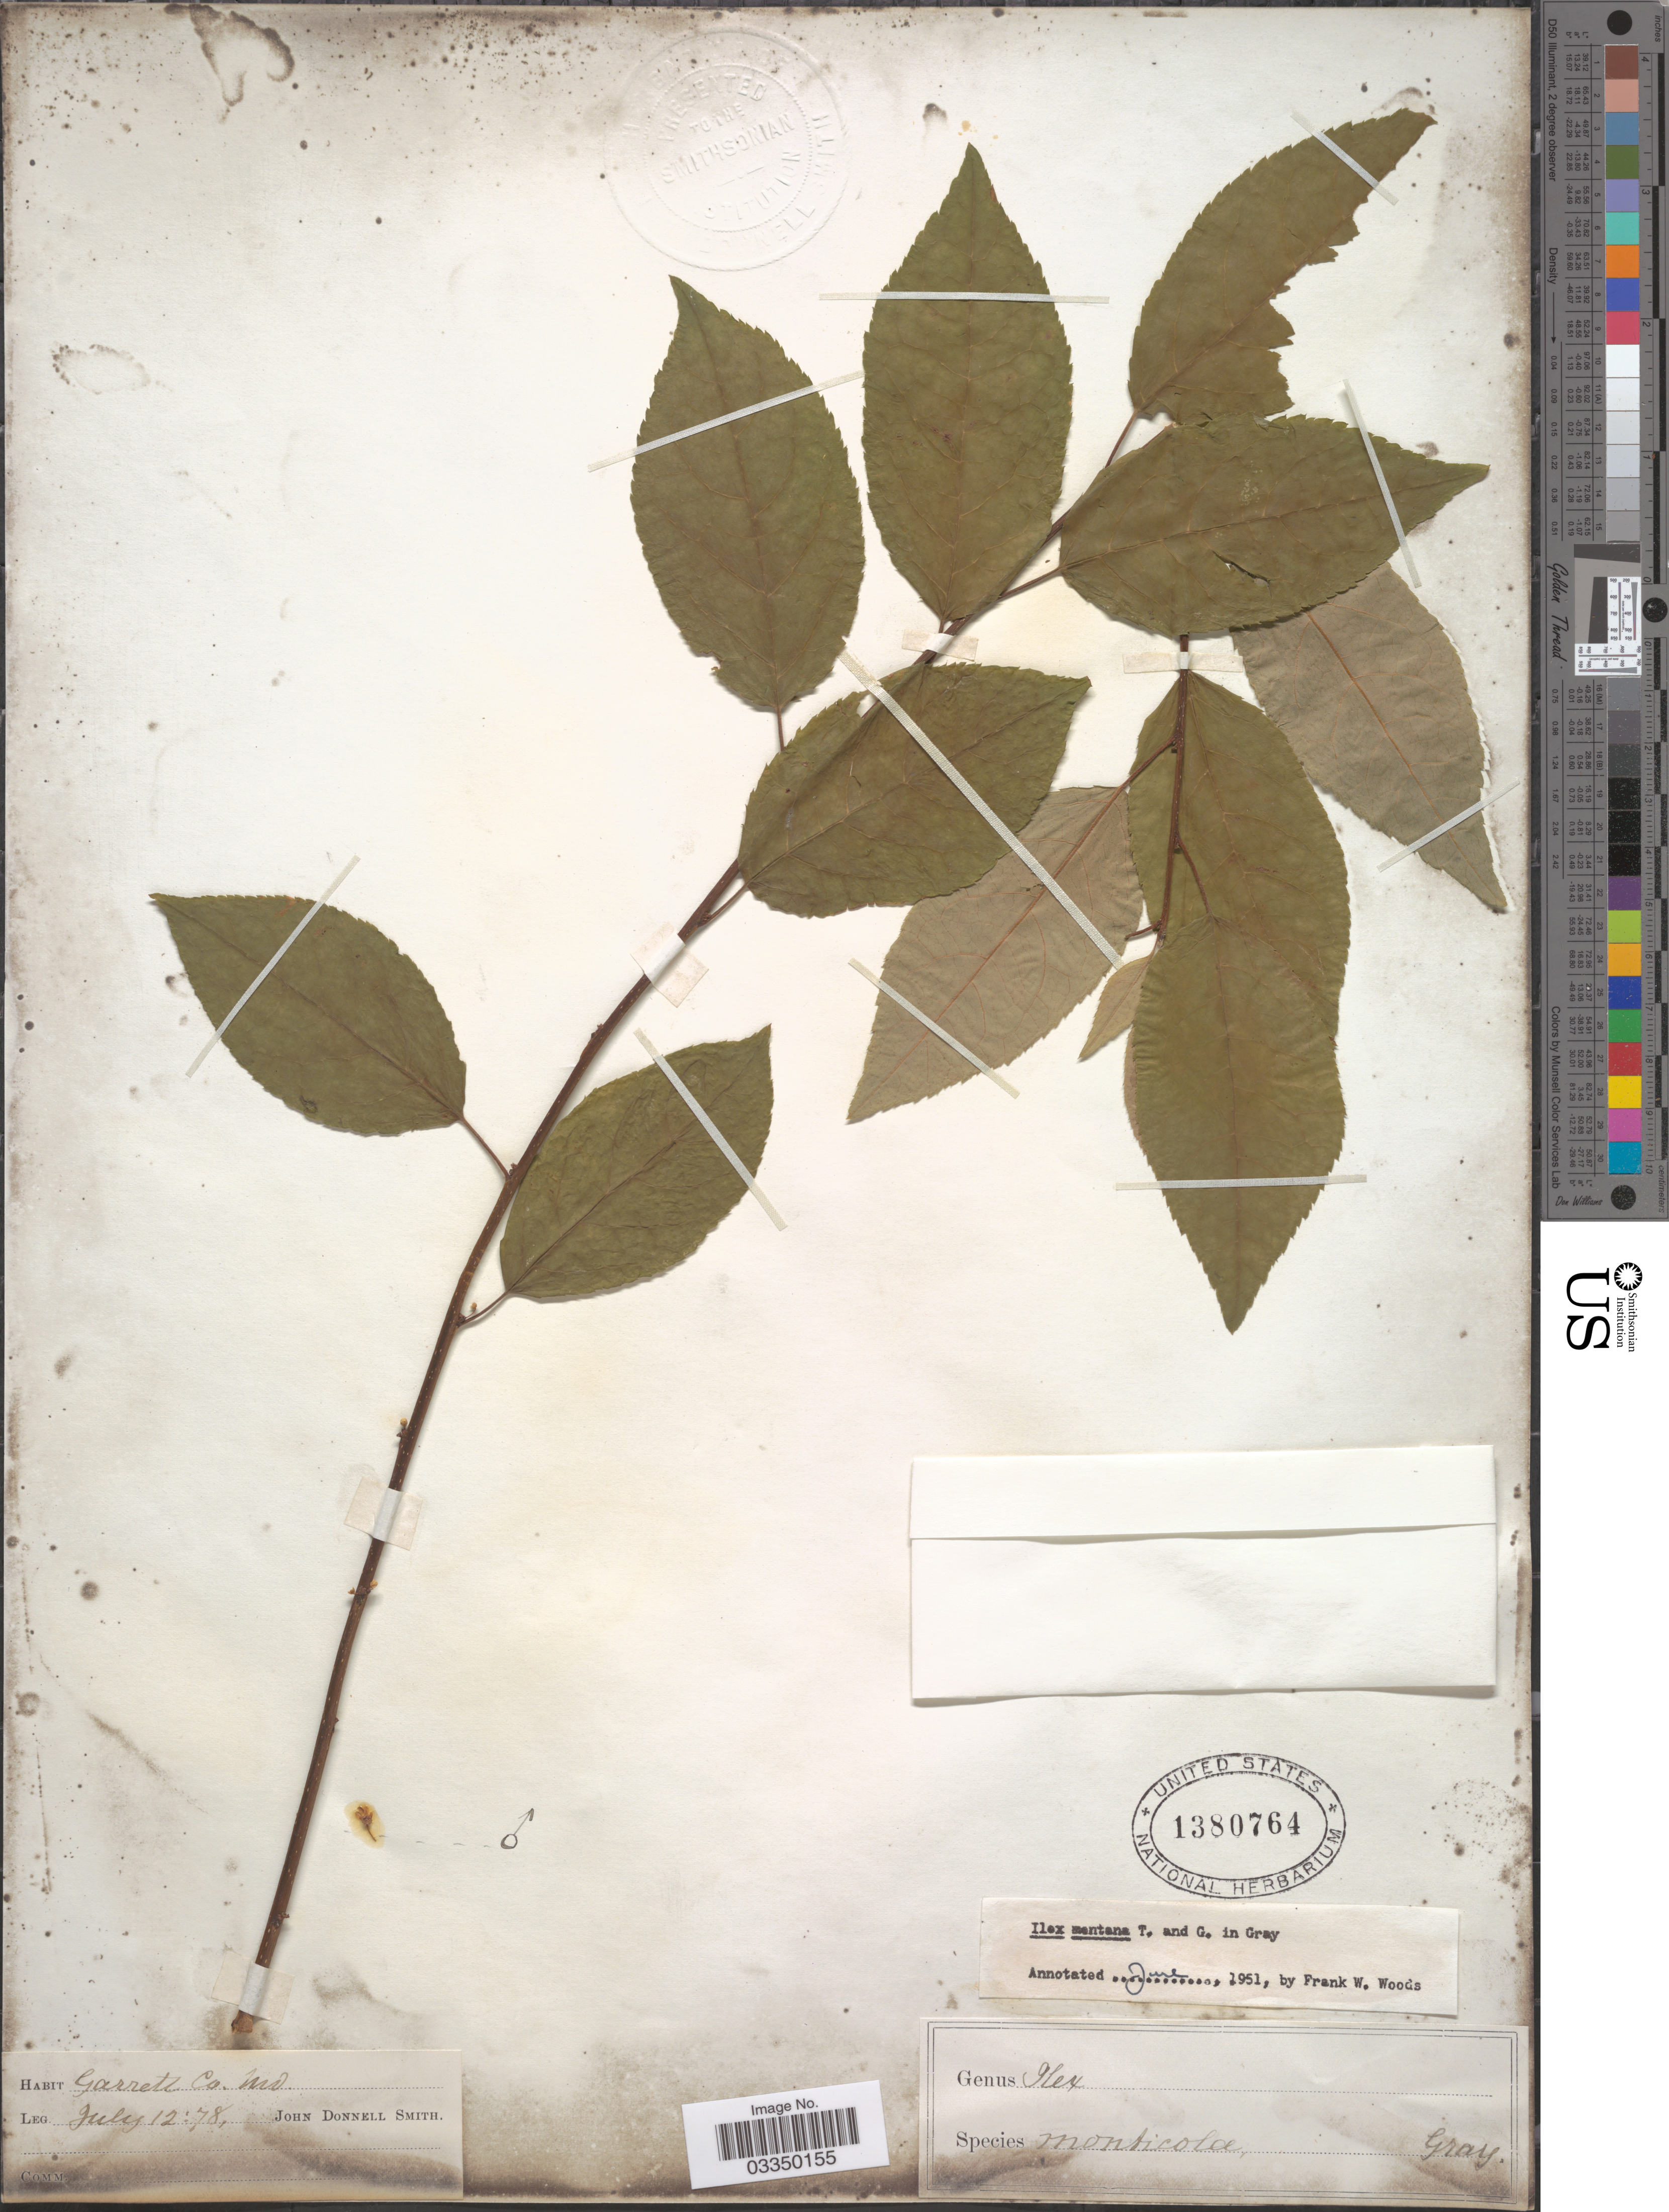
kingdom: Plantae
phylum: Tracheophyta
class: Magnoliopsida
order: Aquifoliales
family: Aquifoliaceae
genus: Ilex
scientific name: Ilex montana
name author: Torr. & A. Gray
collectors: J. Donnell Smith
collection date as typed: Transcribed d/m/y: 12/7/78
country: United States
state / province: Maryland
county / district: Garrett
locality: Garrett Co.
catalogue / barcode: US 1380764